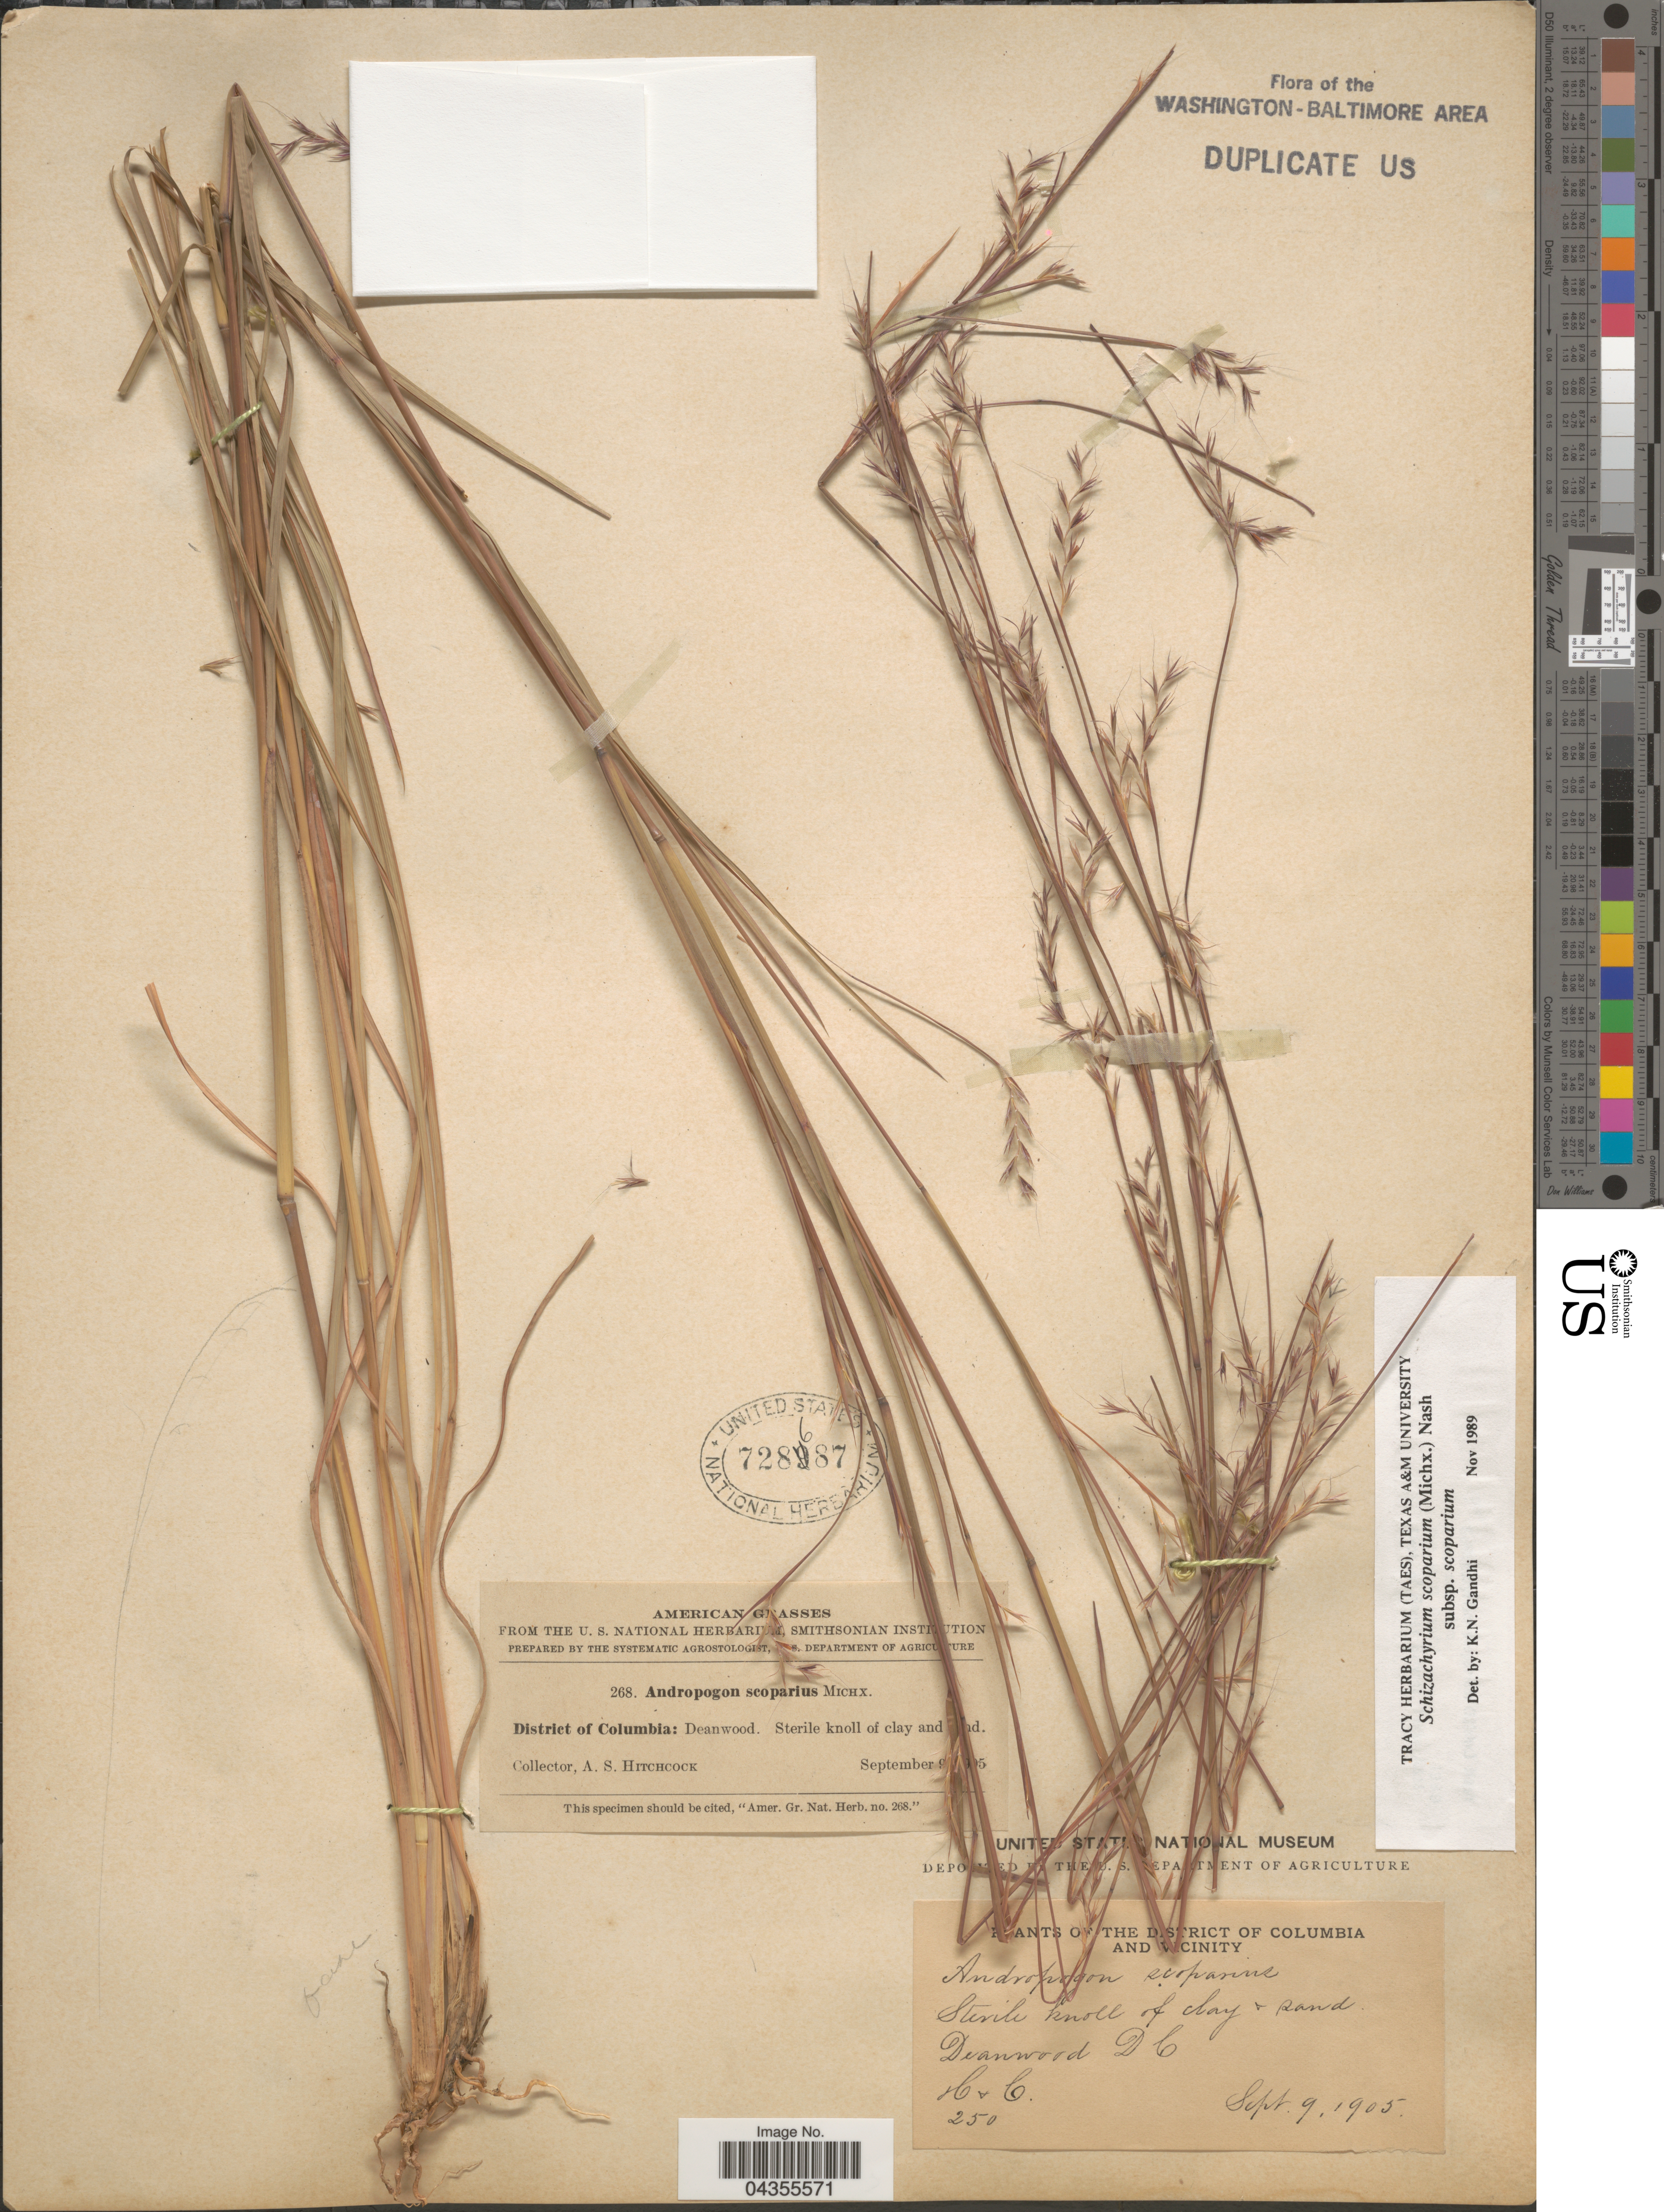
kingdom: Plantae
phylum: Tracheophyta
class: Liliopsida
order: Poales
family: Poaceae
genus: Schizachyrium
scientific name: Schizachyrium scoparium var. scoparium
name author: (Michx.) Nash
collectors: A. S. Hitchcock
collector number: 268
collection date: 1905-09-09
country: United States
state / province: District of Columbia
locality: Deanwood. The District of Columbia and vicinity.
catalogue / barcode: US 728687